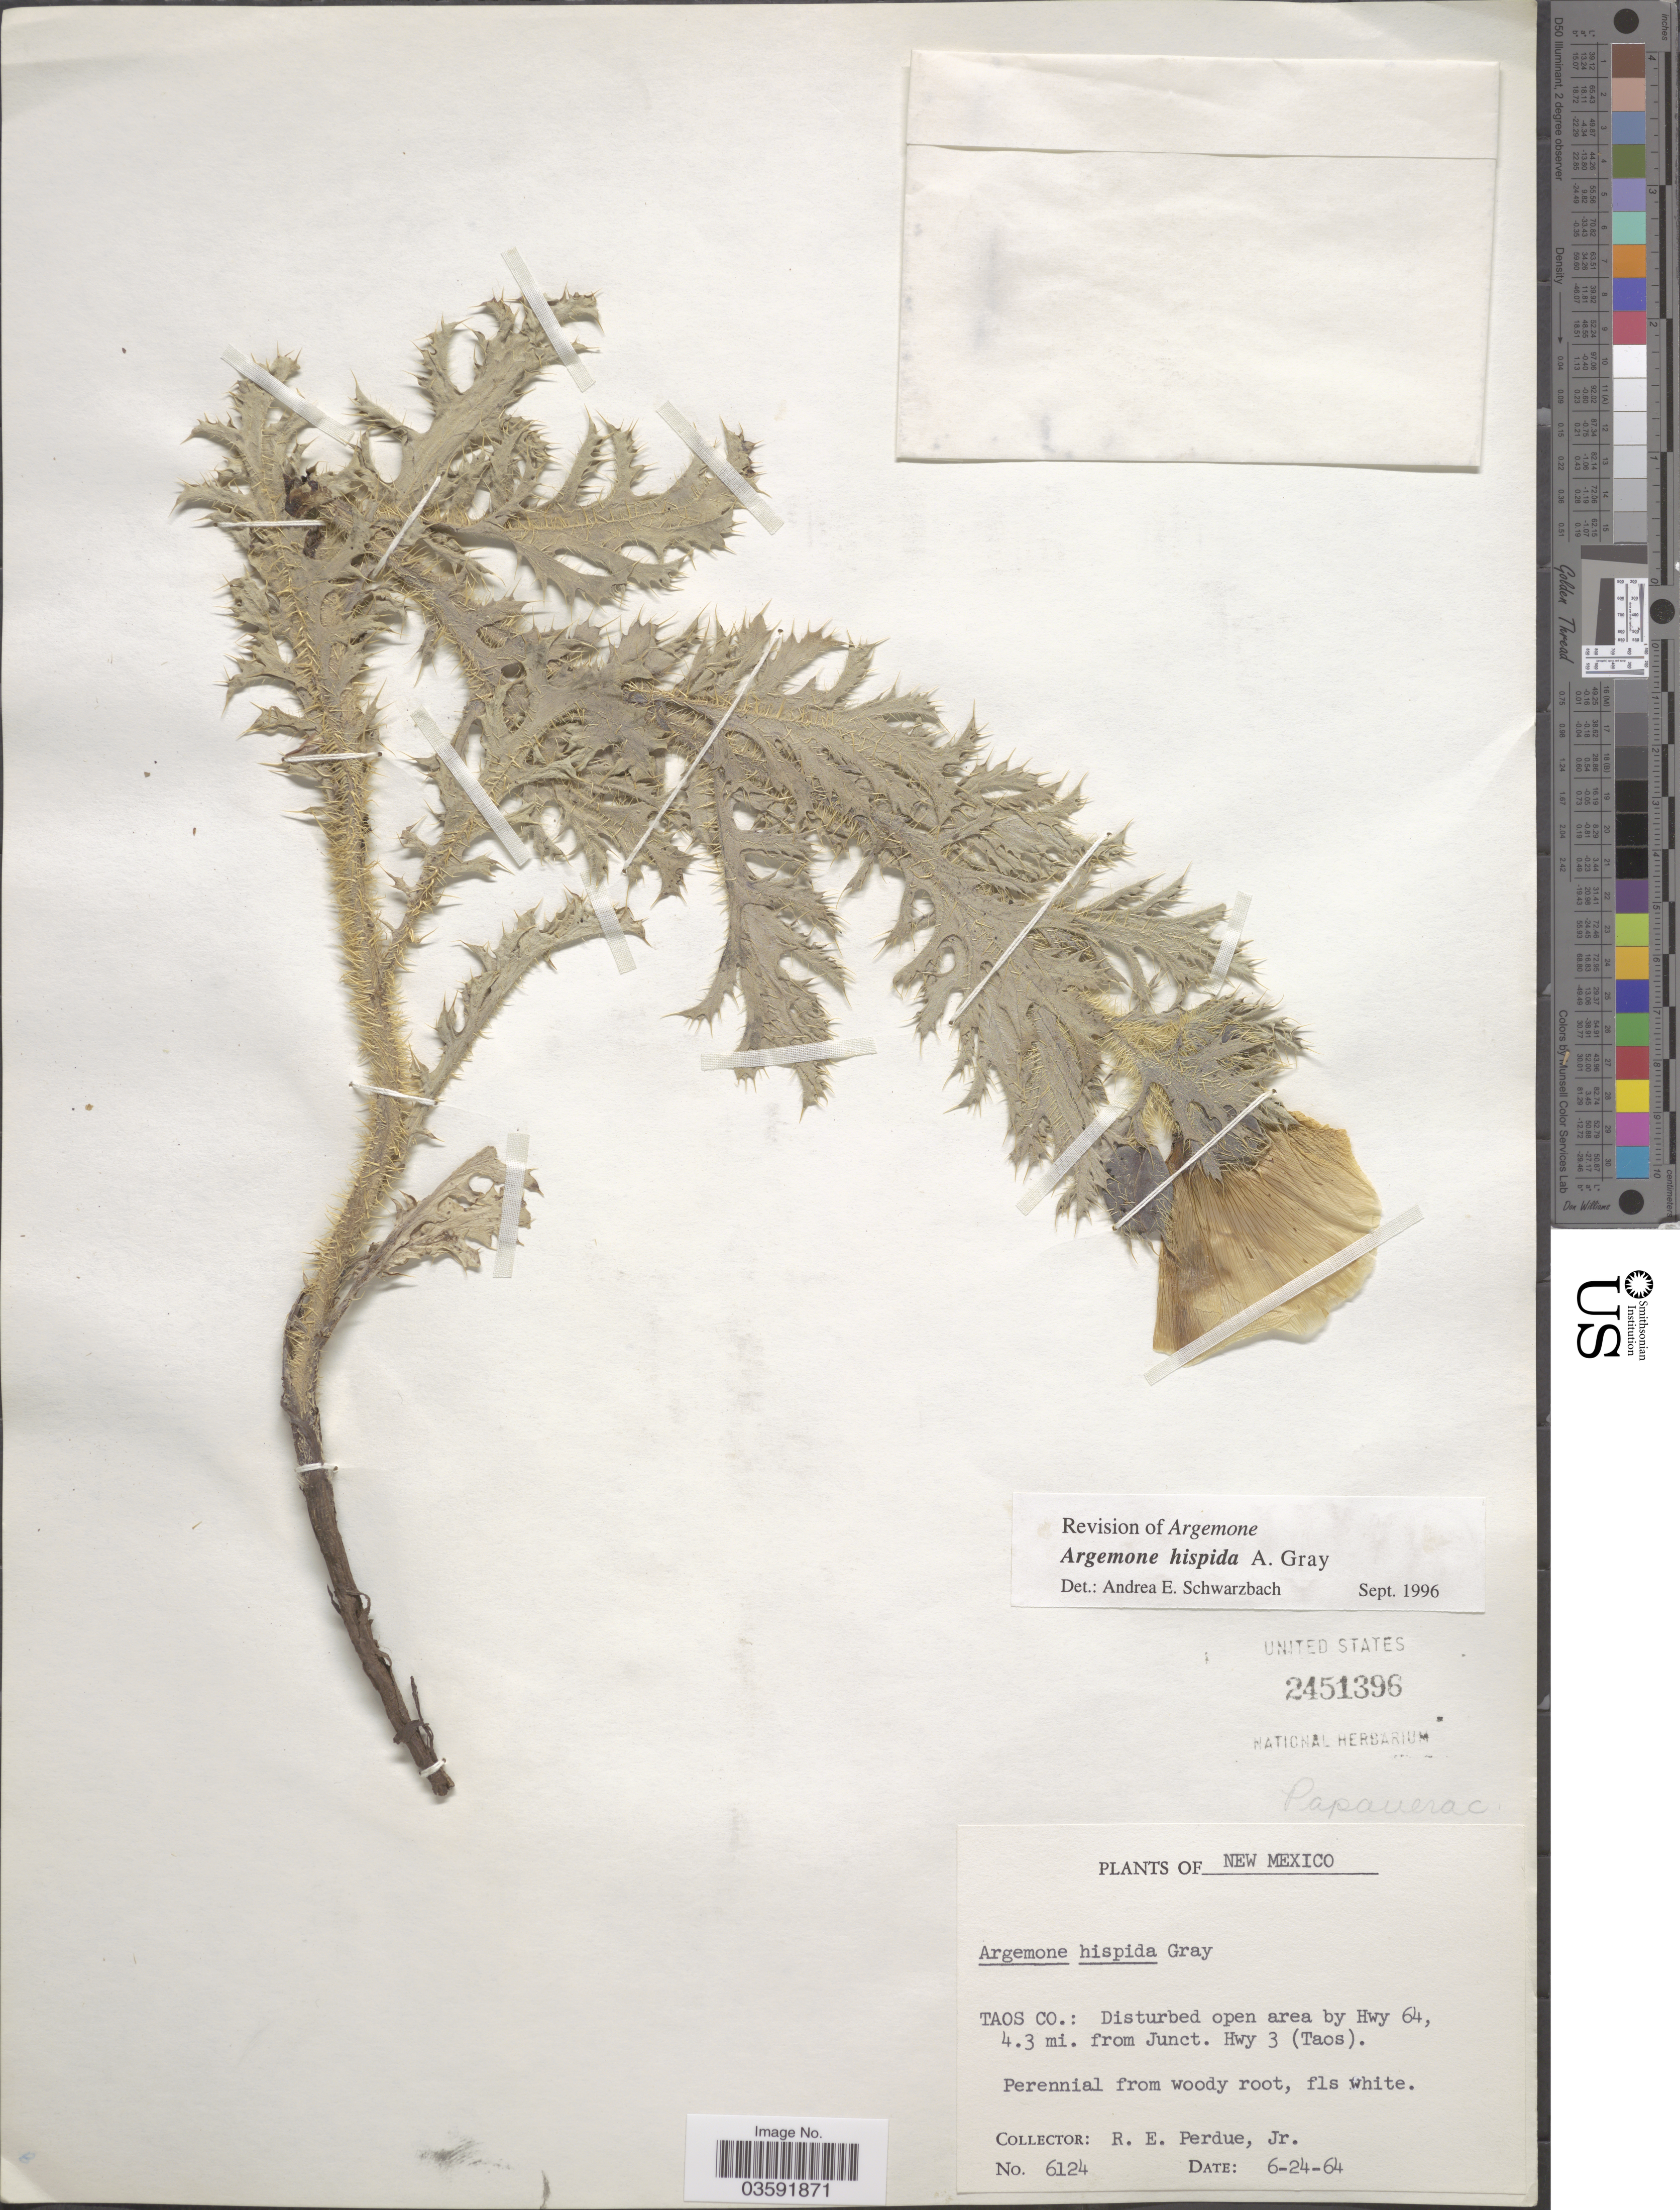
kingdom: Plantae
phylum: Tracheophyta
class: Magnoliopsida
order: Ranunculales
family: Papaveraceae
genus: Argemone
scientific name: Argemone hispida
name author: A. Gray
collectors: R. E. Perdue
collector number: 6124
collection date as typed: Transcribed d/m/y: 24/6/64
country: United States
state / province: New Mexico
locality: Taos Co.: Disturbed open area by Hwy 64, 4.3 mi. from Junct. Hwy 3 (Taos).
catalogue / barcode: US 2451396